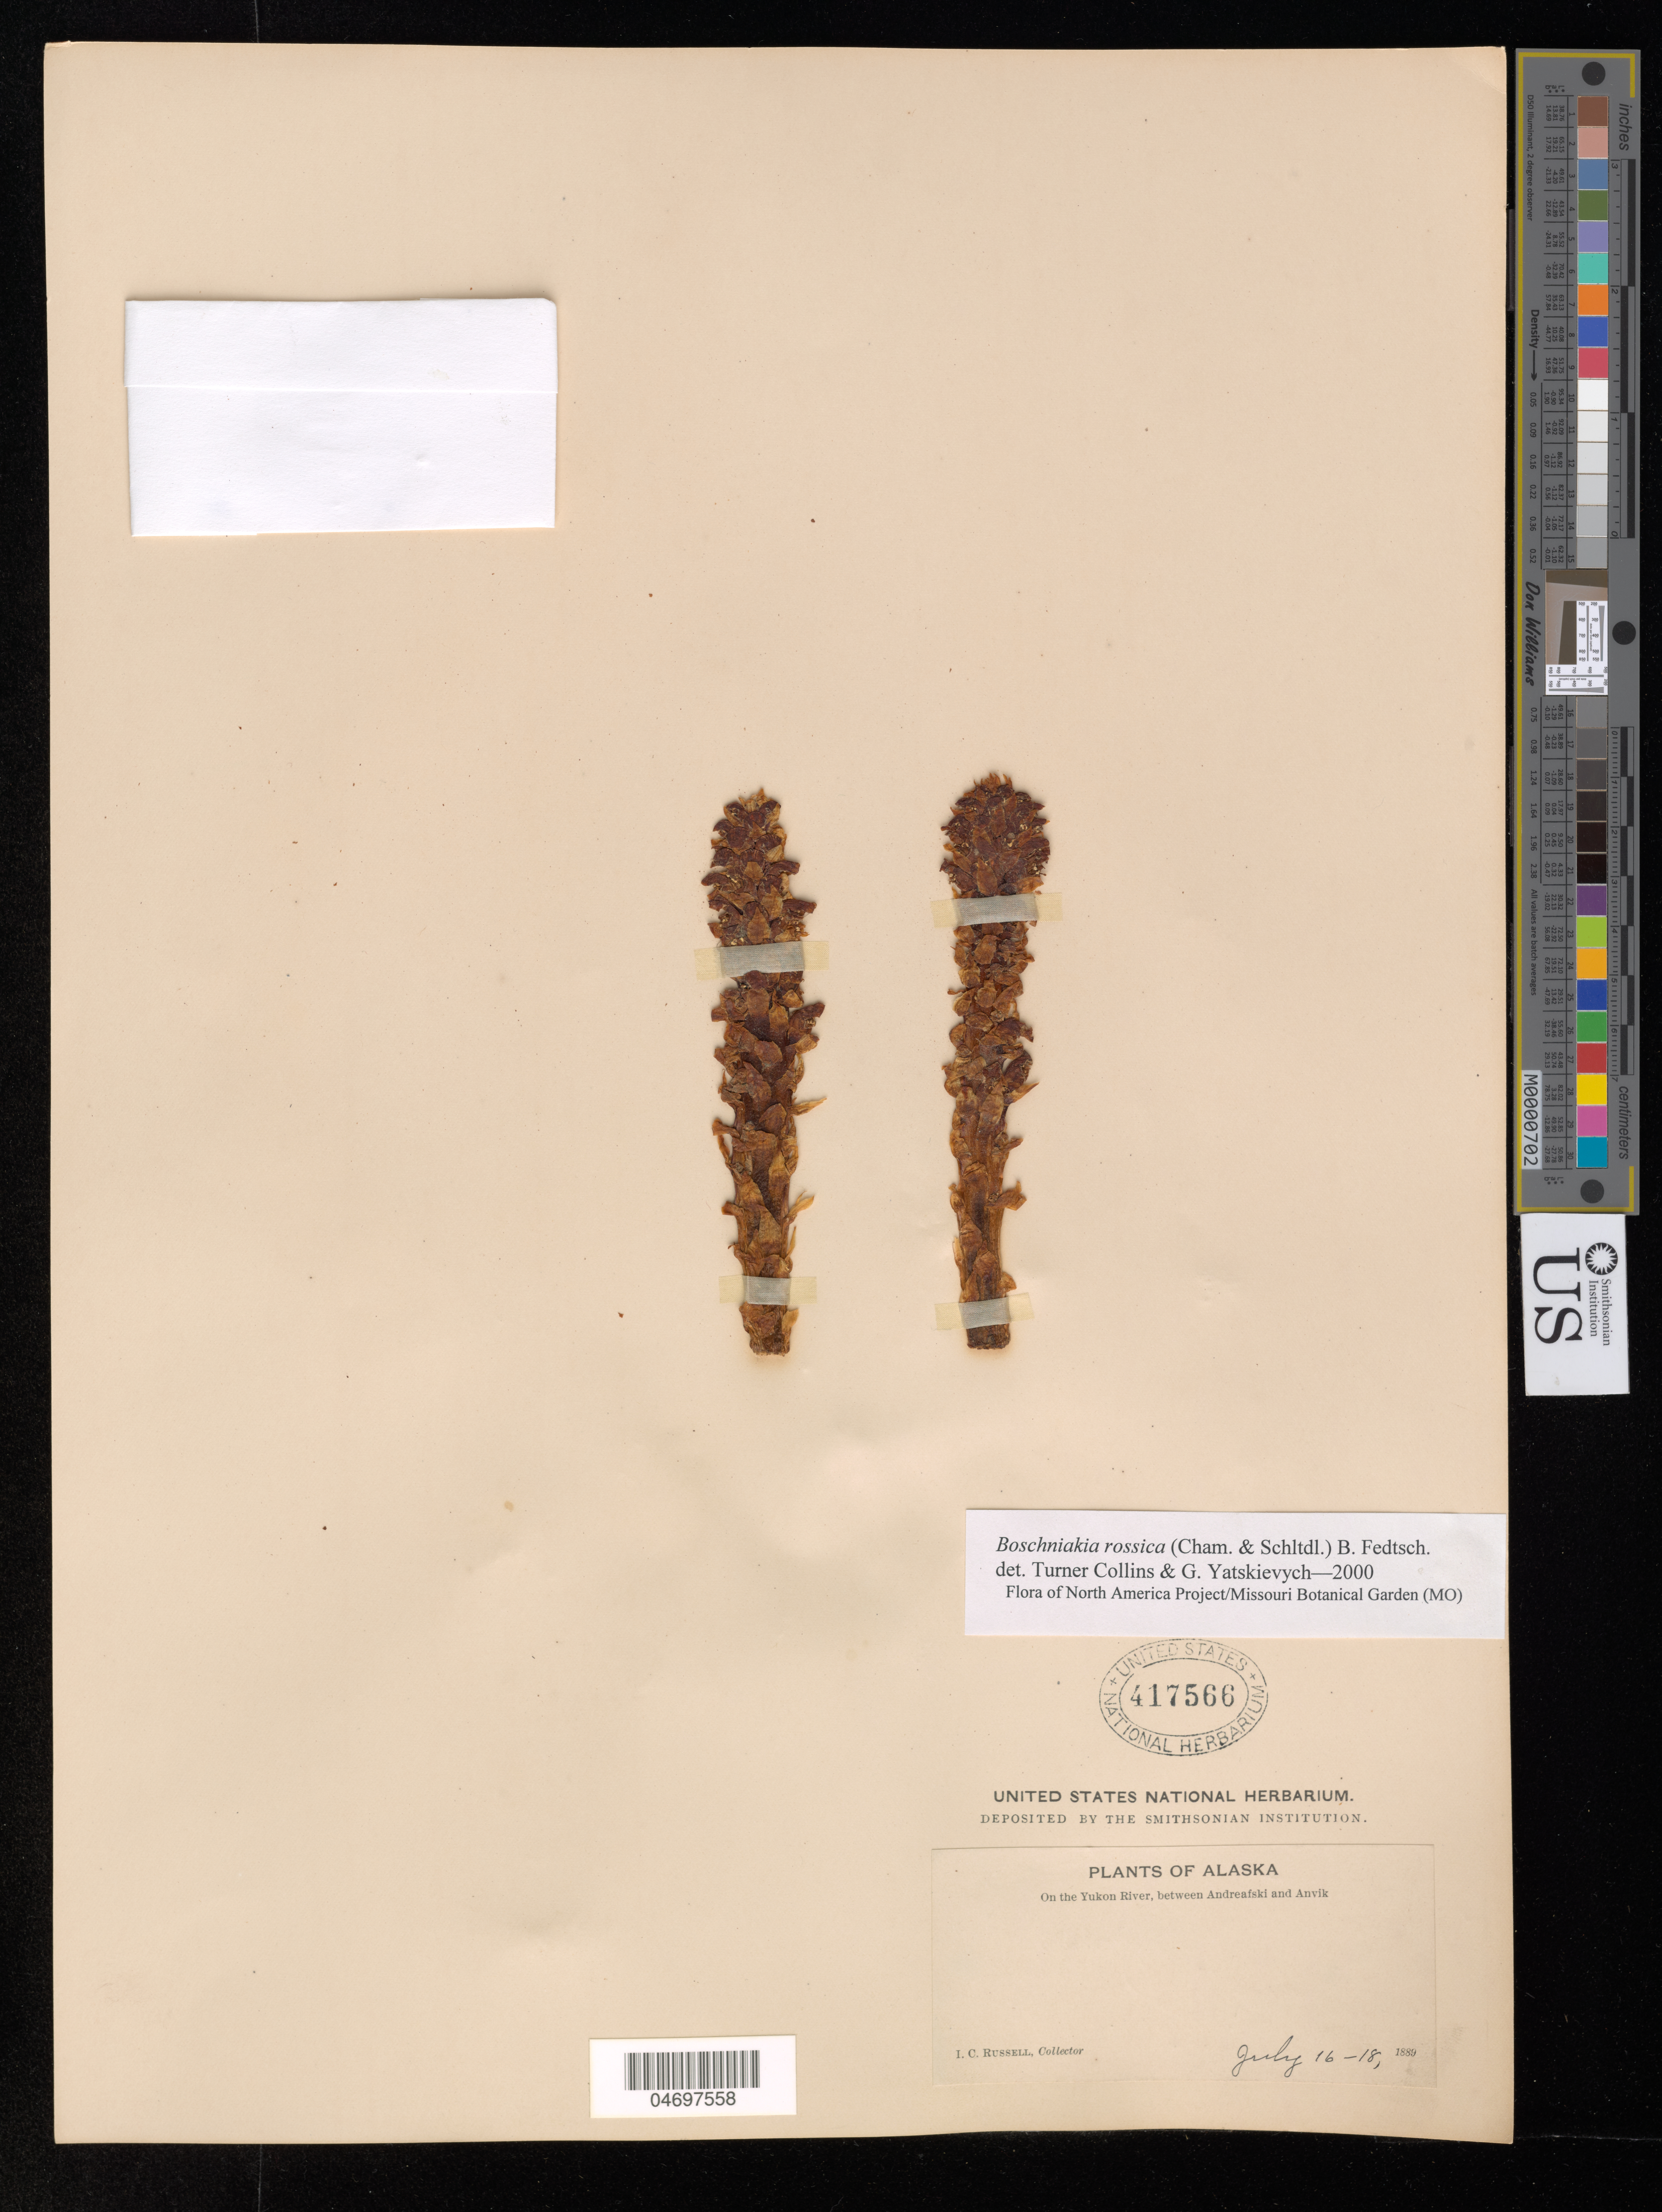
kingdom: Plantae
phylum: Tracheophyta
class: Magnoliopsida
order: Lamiales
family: Orobanchaceae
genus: Boschniakia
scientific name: Boschniakia rossica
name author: (Cham. & Schltdl.) B. Fedtsch.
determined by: Collins, L. T.; Yatskievych, G. A.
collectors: I. C. Russell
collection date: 1889-07-16/1889-07-18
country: United States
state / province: Alaska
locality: On the Yukon River, between Andreafski and Anvik.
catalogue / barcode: US 417566